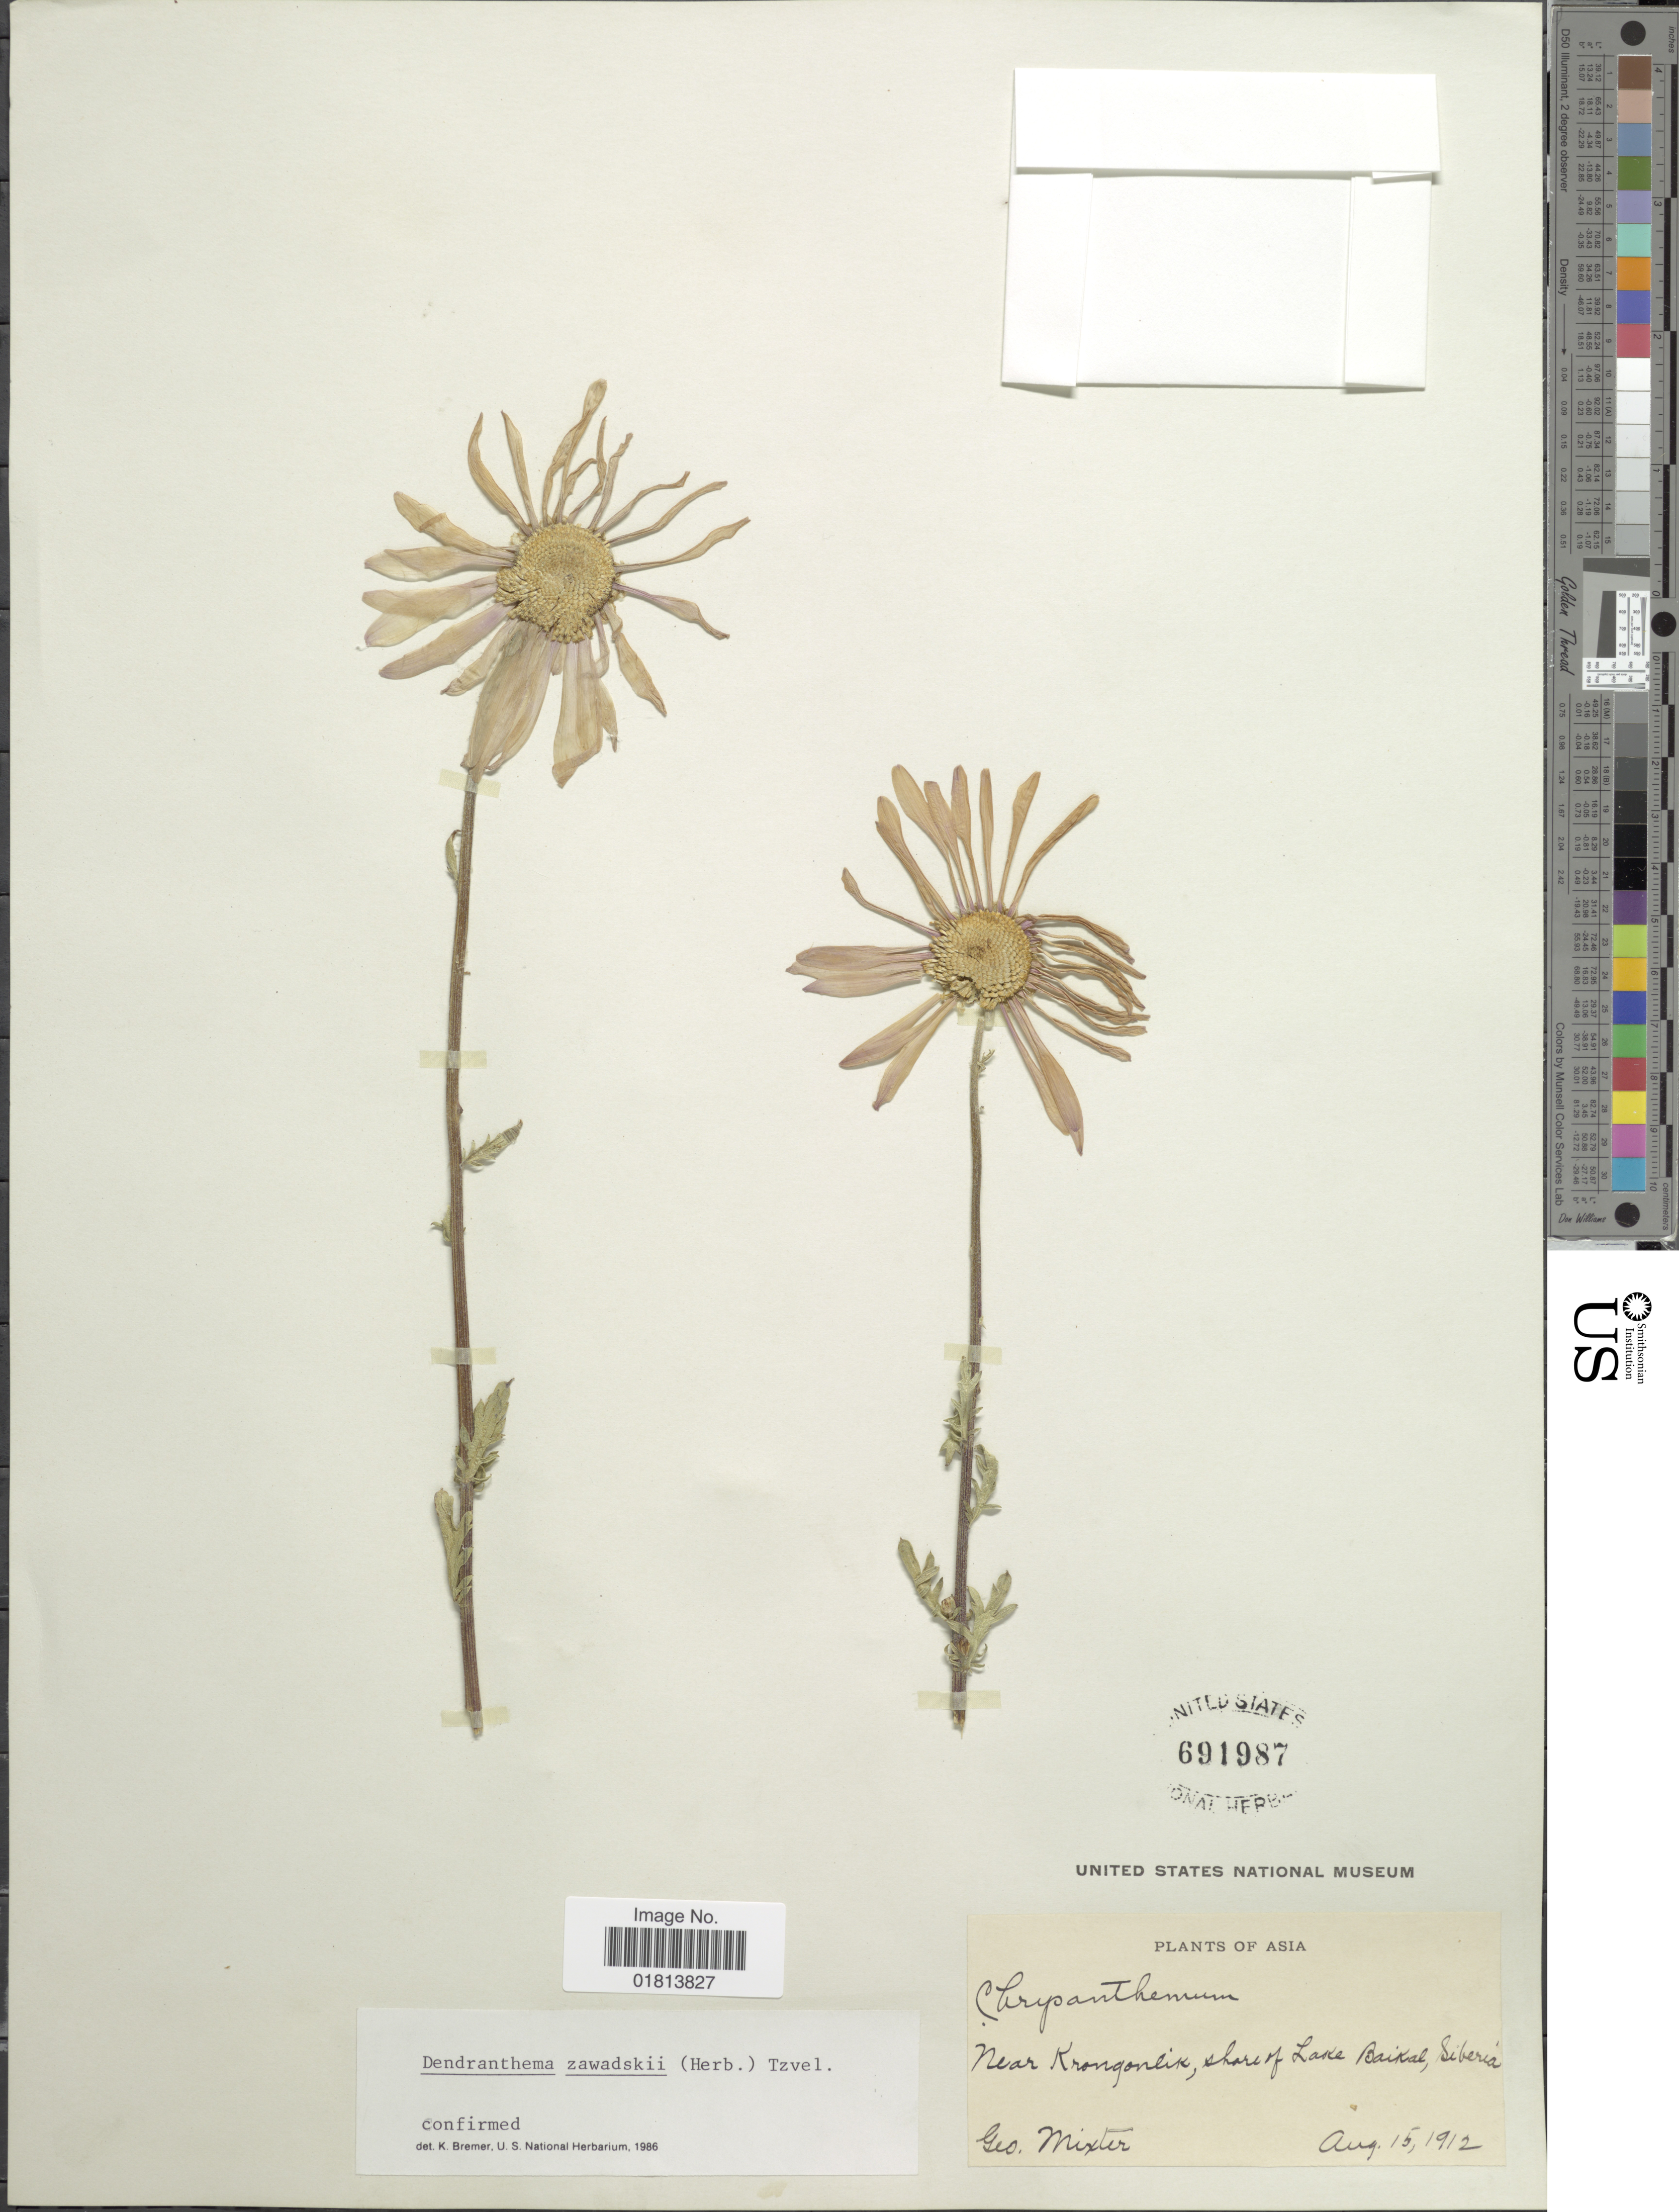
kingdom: Plantae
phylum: Tracheophyta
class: Magnoliopsida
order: Asterales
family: Asteraceae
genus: Dendranthema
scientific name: Dendranthema zawadskii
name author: (Herbich) Tzvelev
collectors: G. Mixter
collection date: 1912-08-15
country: Russian Federation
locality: Asia, Near Krongonlik, shore of Lake Baikal, Siberia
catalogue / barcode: US 691987